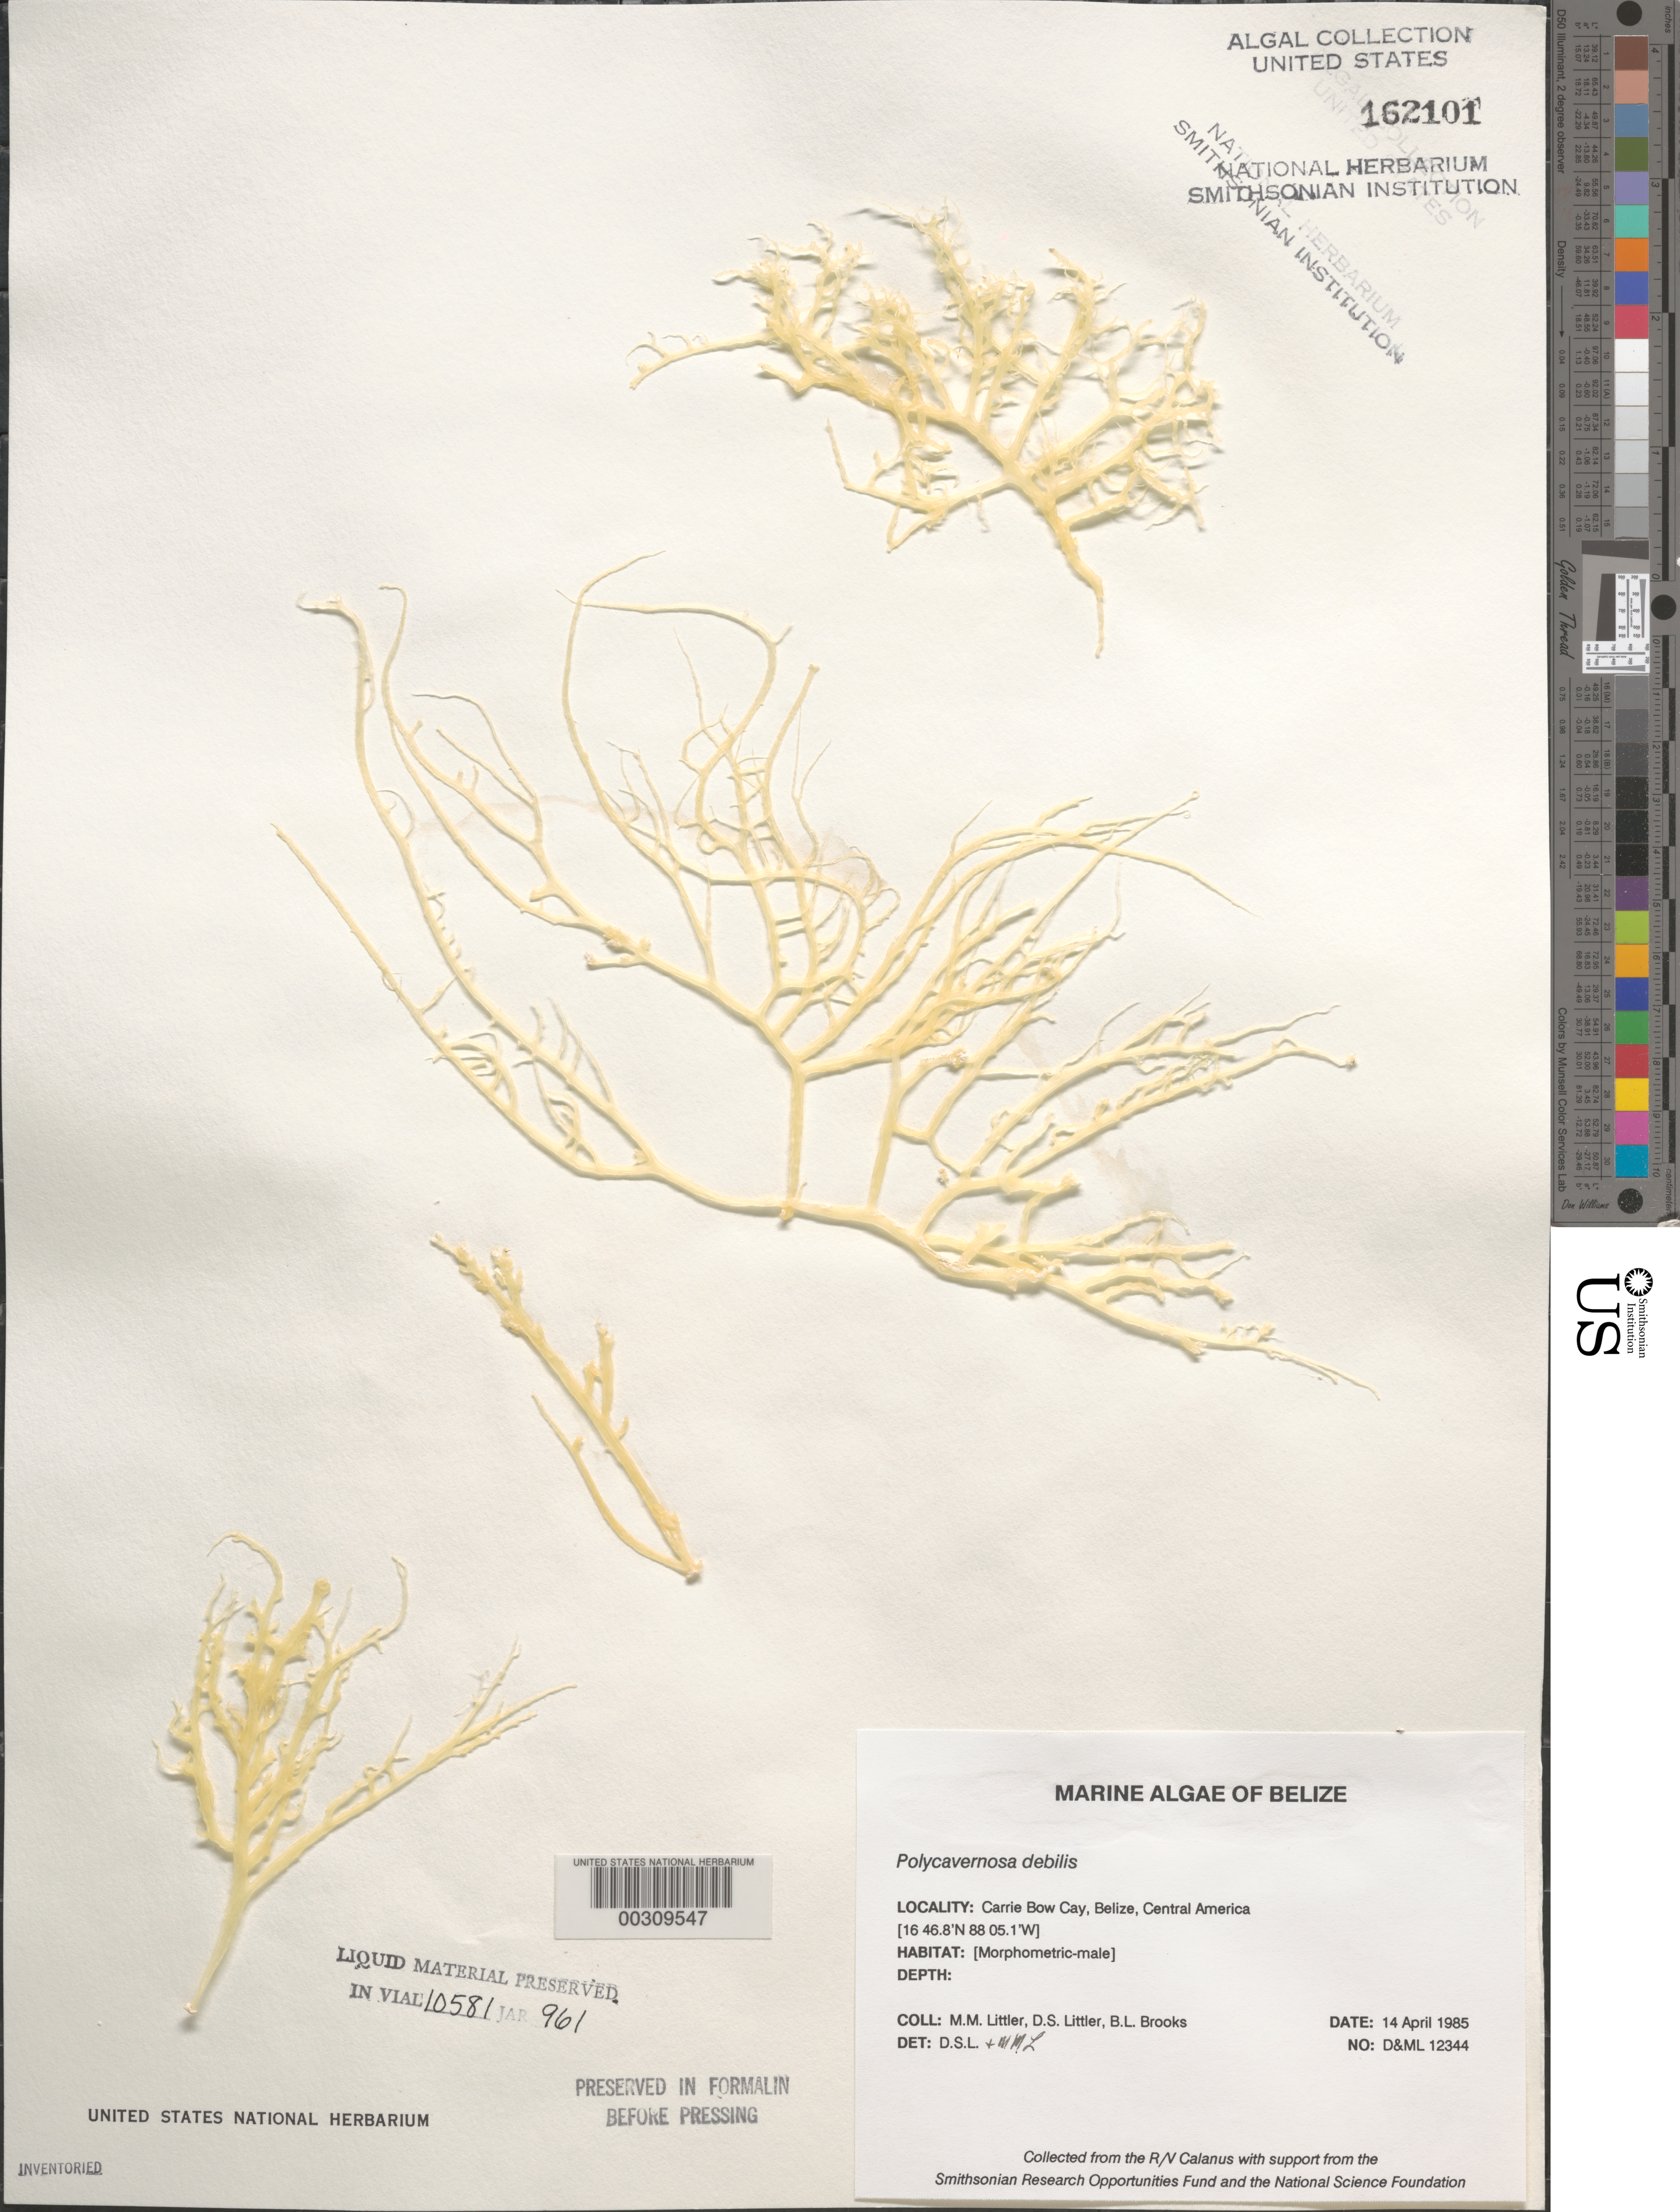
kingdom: Plantae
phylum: Rhodophyta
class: Florideophyceae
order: Gracilariales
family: Gracilariaceae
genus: Gracilaria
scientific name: Gracilaria debilis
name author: (Forssk.) Børgesen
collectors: M. M. Littler, D. S. Littler & B. Brooks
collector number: D&ML 12344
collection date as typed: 14 Apr 1985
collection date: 1985-04-14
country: Belize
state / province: Stann Creek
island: Carrie Bow Cay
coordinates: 16 46.8' N, 88 05.1' W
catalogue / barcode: US 162101